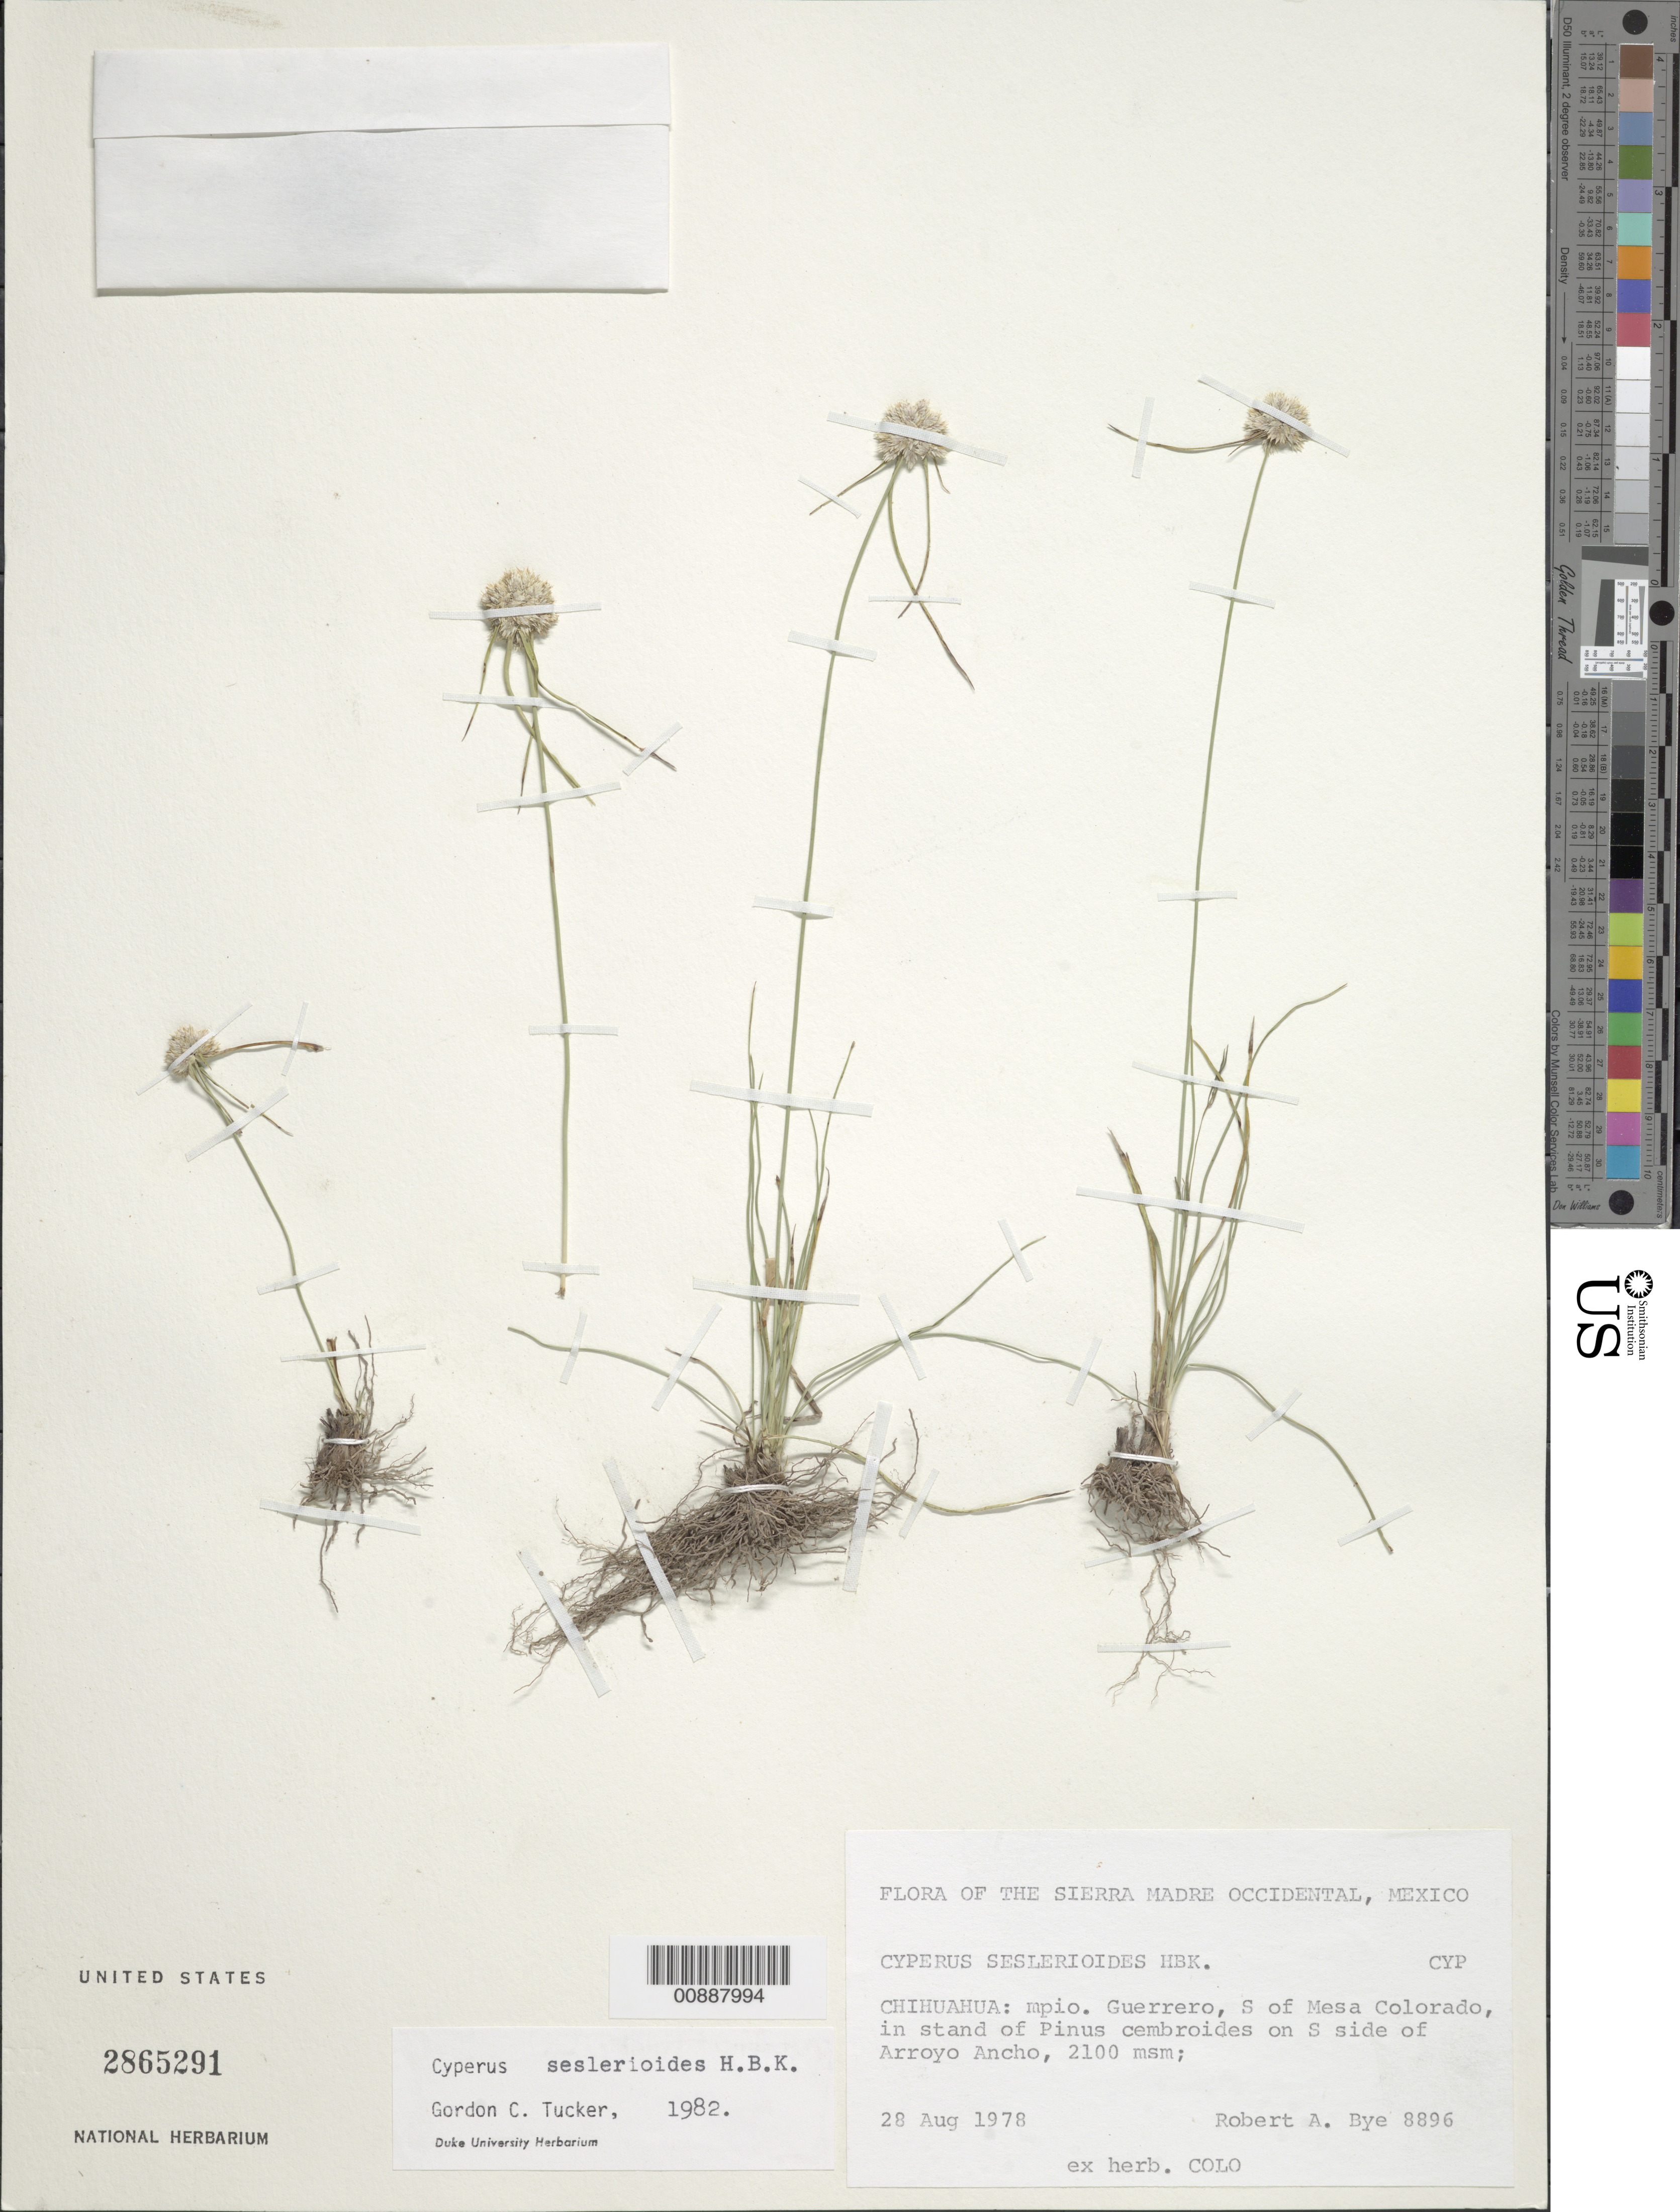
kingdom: Plantae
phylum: Tracheophyta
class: Liliopsida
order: Poales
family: Cyperaceae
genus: Cyperus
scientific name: Cyperus seslerioides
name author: Kunth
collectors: R. A. Bye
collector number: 8896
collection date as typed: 28 Aug 1978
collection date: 1978-08-28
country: Mexico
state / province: Chihuahua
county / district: Guerrero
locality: S of Mesa Colorado, on S side of Arroyo Ancho.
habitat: In stand of Pinus cembroides.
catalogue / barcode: US 2865291